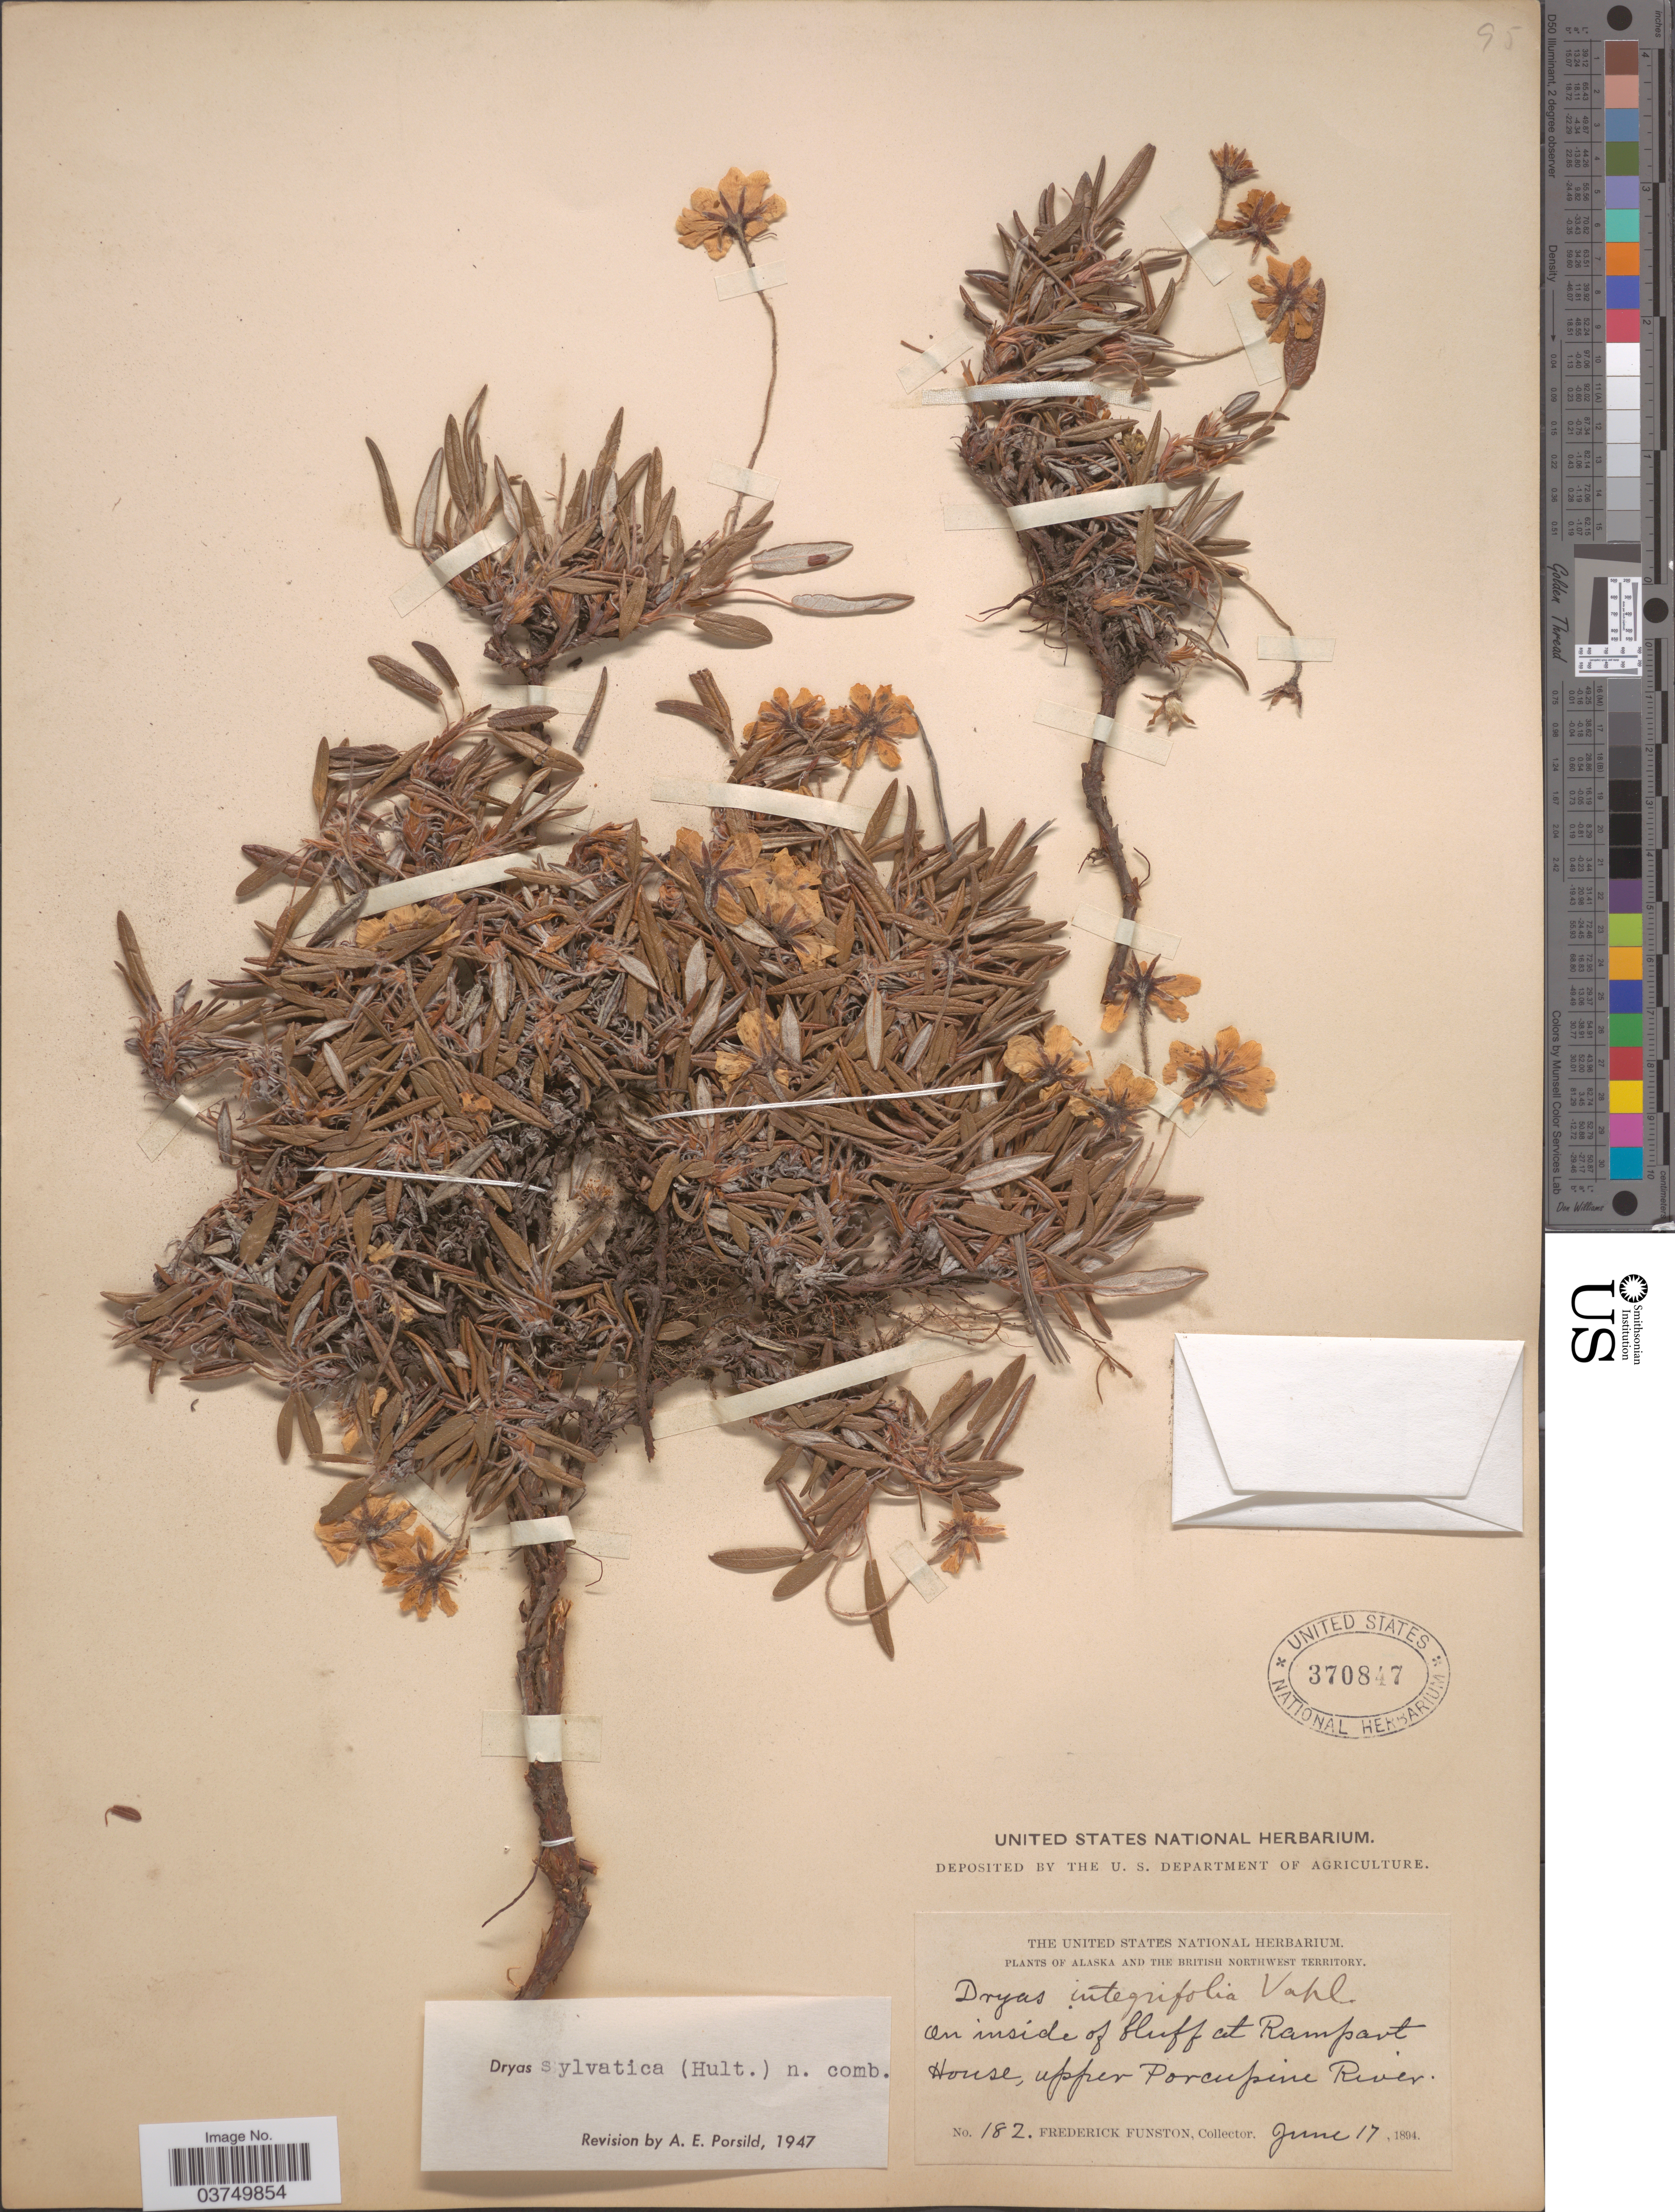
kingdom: Plantae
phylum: Tracheophyta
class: Magnoliopsida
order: Rosales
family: Rosaceae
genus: Dryas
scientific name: Dryas sylvatica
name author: (Hultén) A.E. Porsild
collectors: F. Funston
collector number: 182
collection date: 1894-06-17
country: Canada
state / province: Yukon Territory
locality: And the British Northwest Territory. On inside of bluff at Rampart House, upper Porcupine River.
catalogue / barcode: US 370847